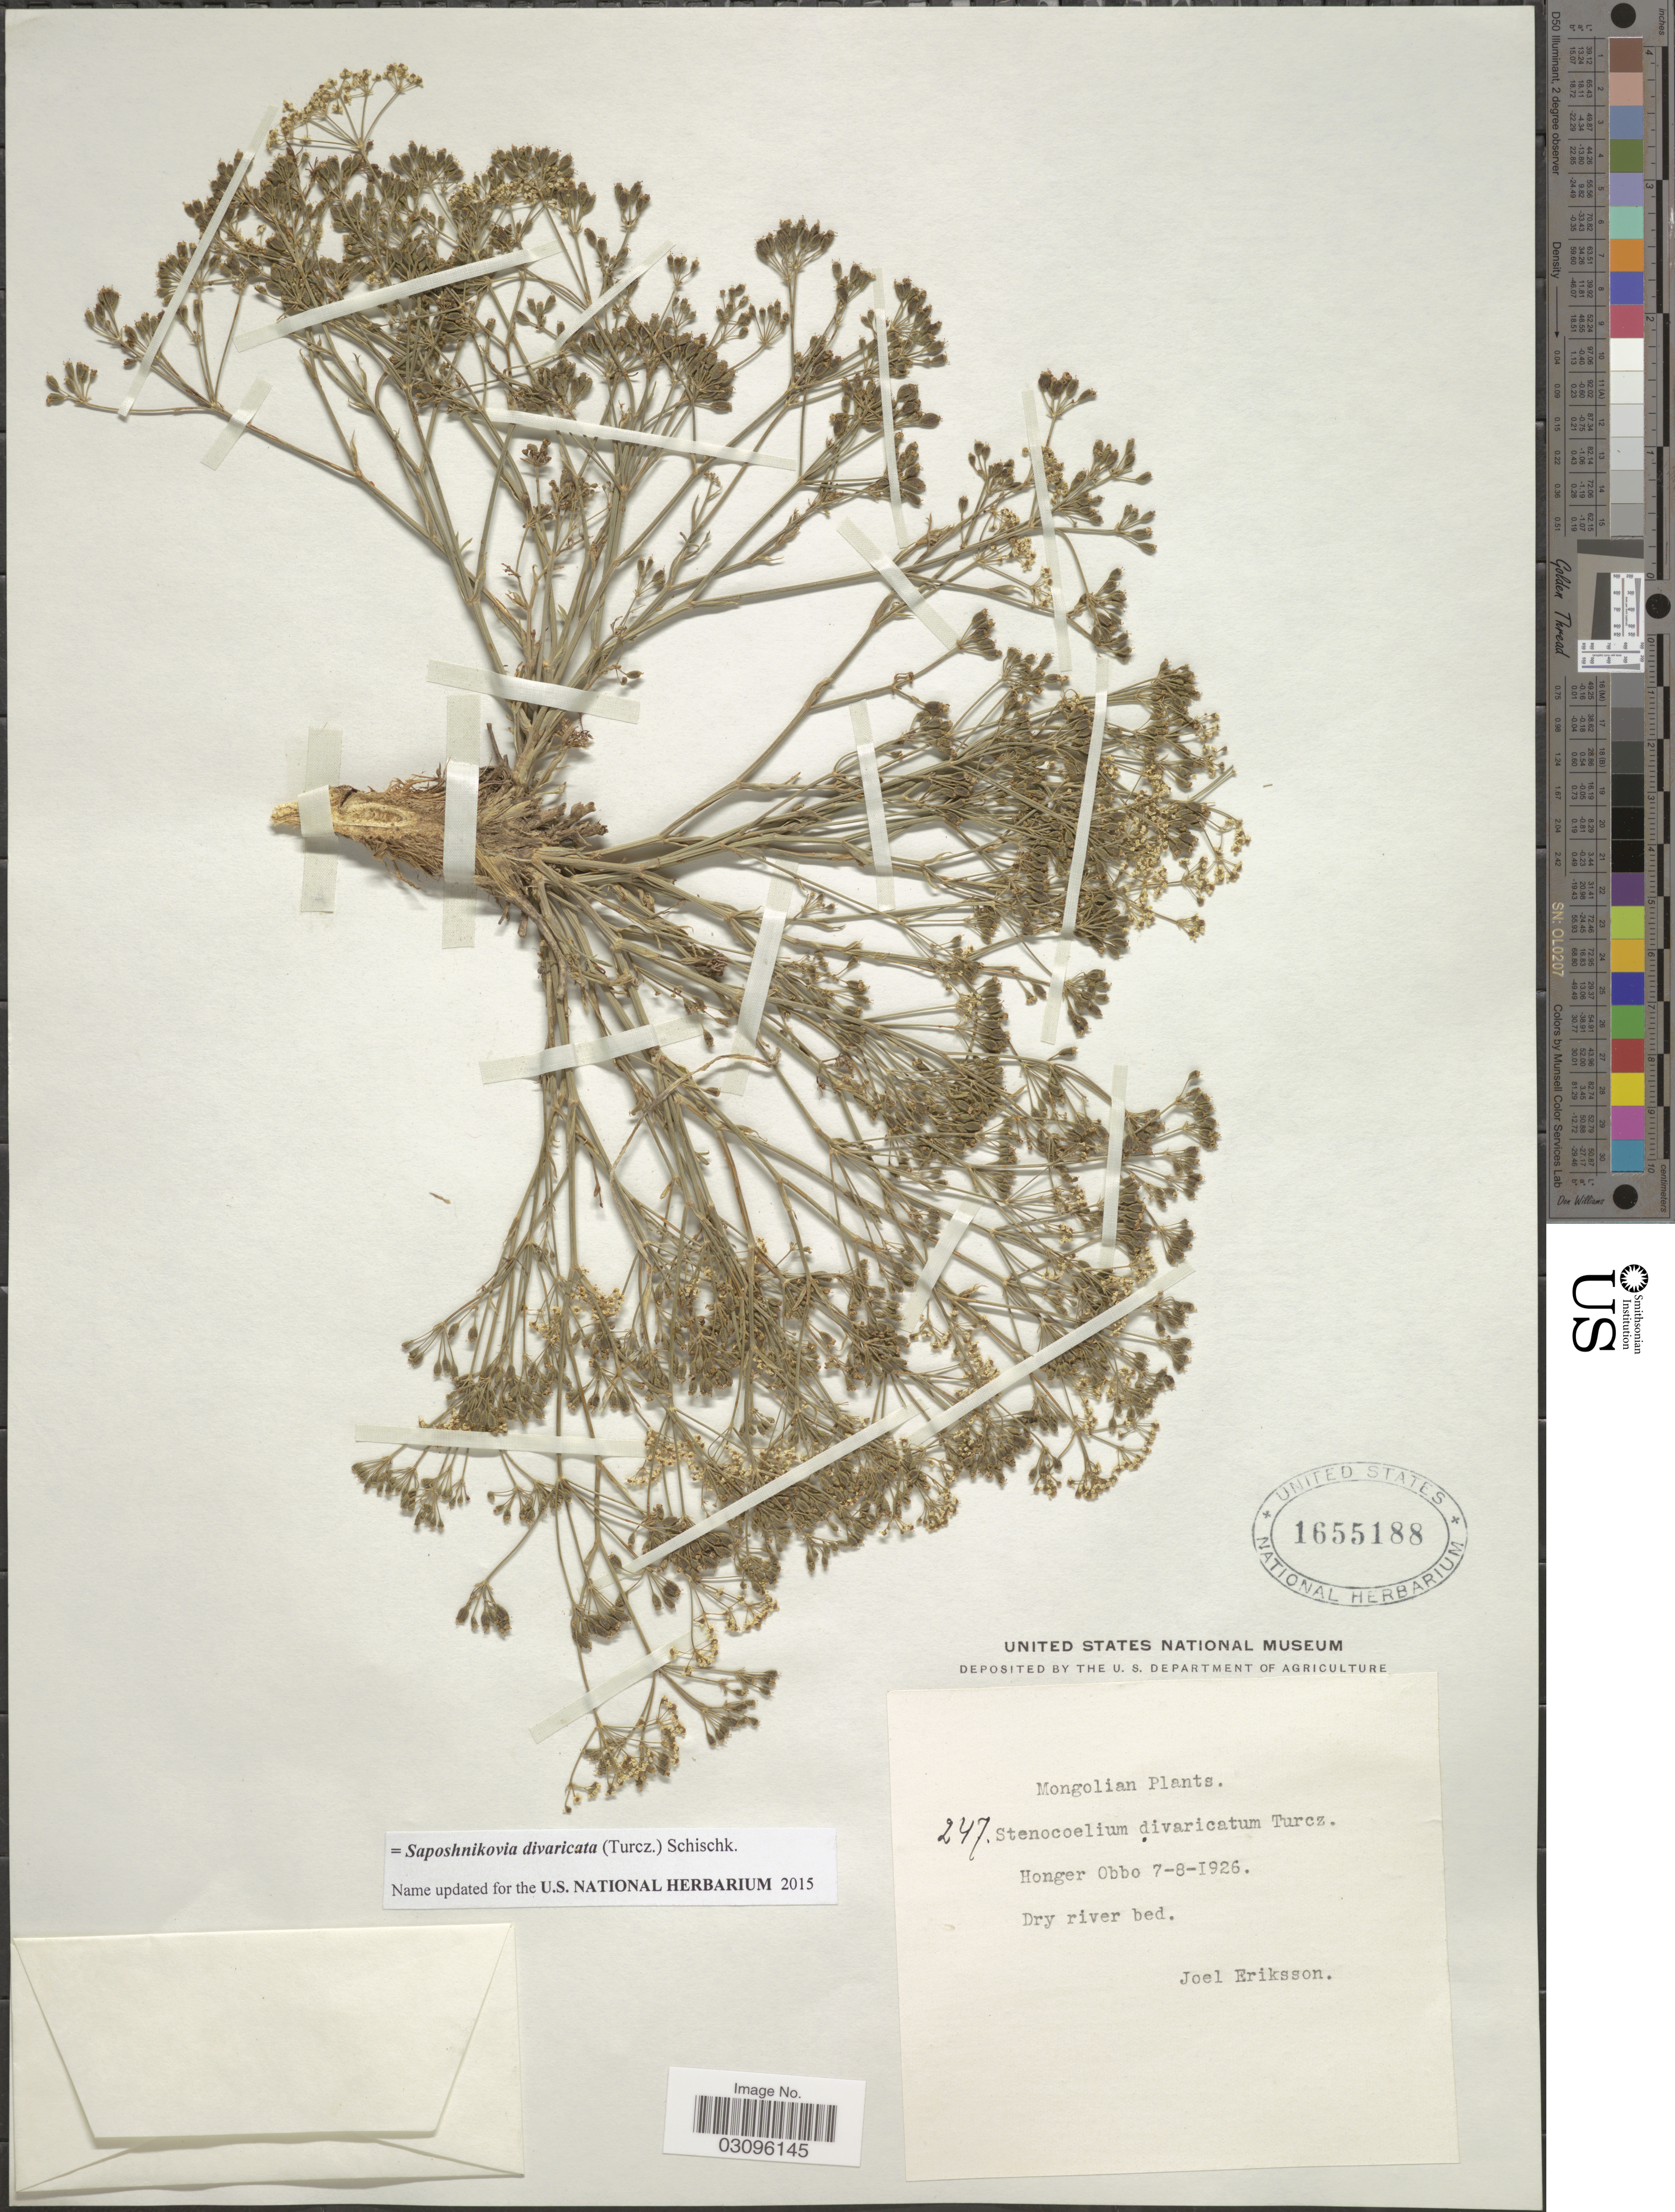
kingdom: Plantae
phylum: Tracheophyta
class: Magnoliopsida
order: Apiales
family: Apiaceae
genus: Saposhnikovia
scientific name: Saposhnikovia divaricata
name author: (Turcz.) Schischk.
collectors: J. Eriksson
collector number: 247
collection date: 1926-08-07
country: Mongolia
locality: Mongolian. Honger Obbo.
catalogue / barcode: US 1655188